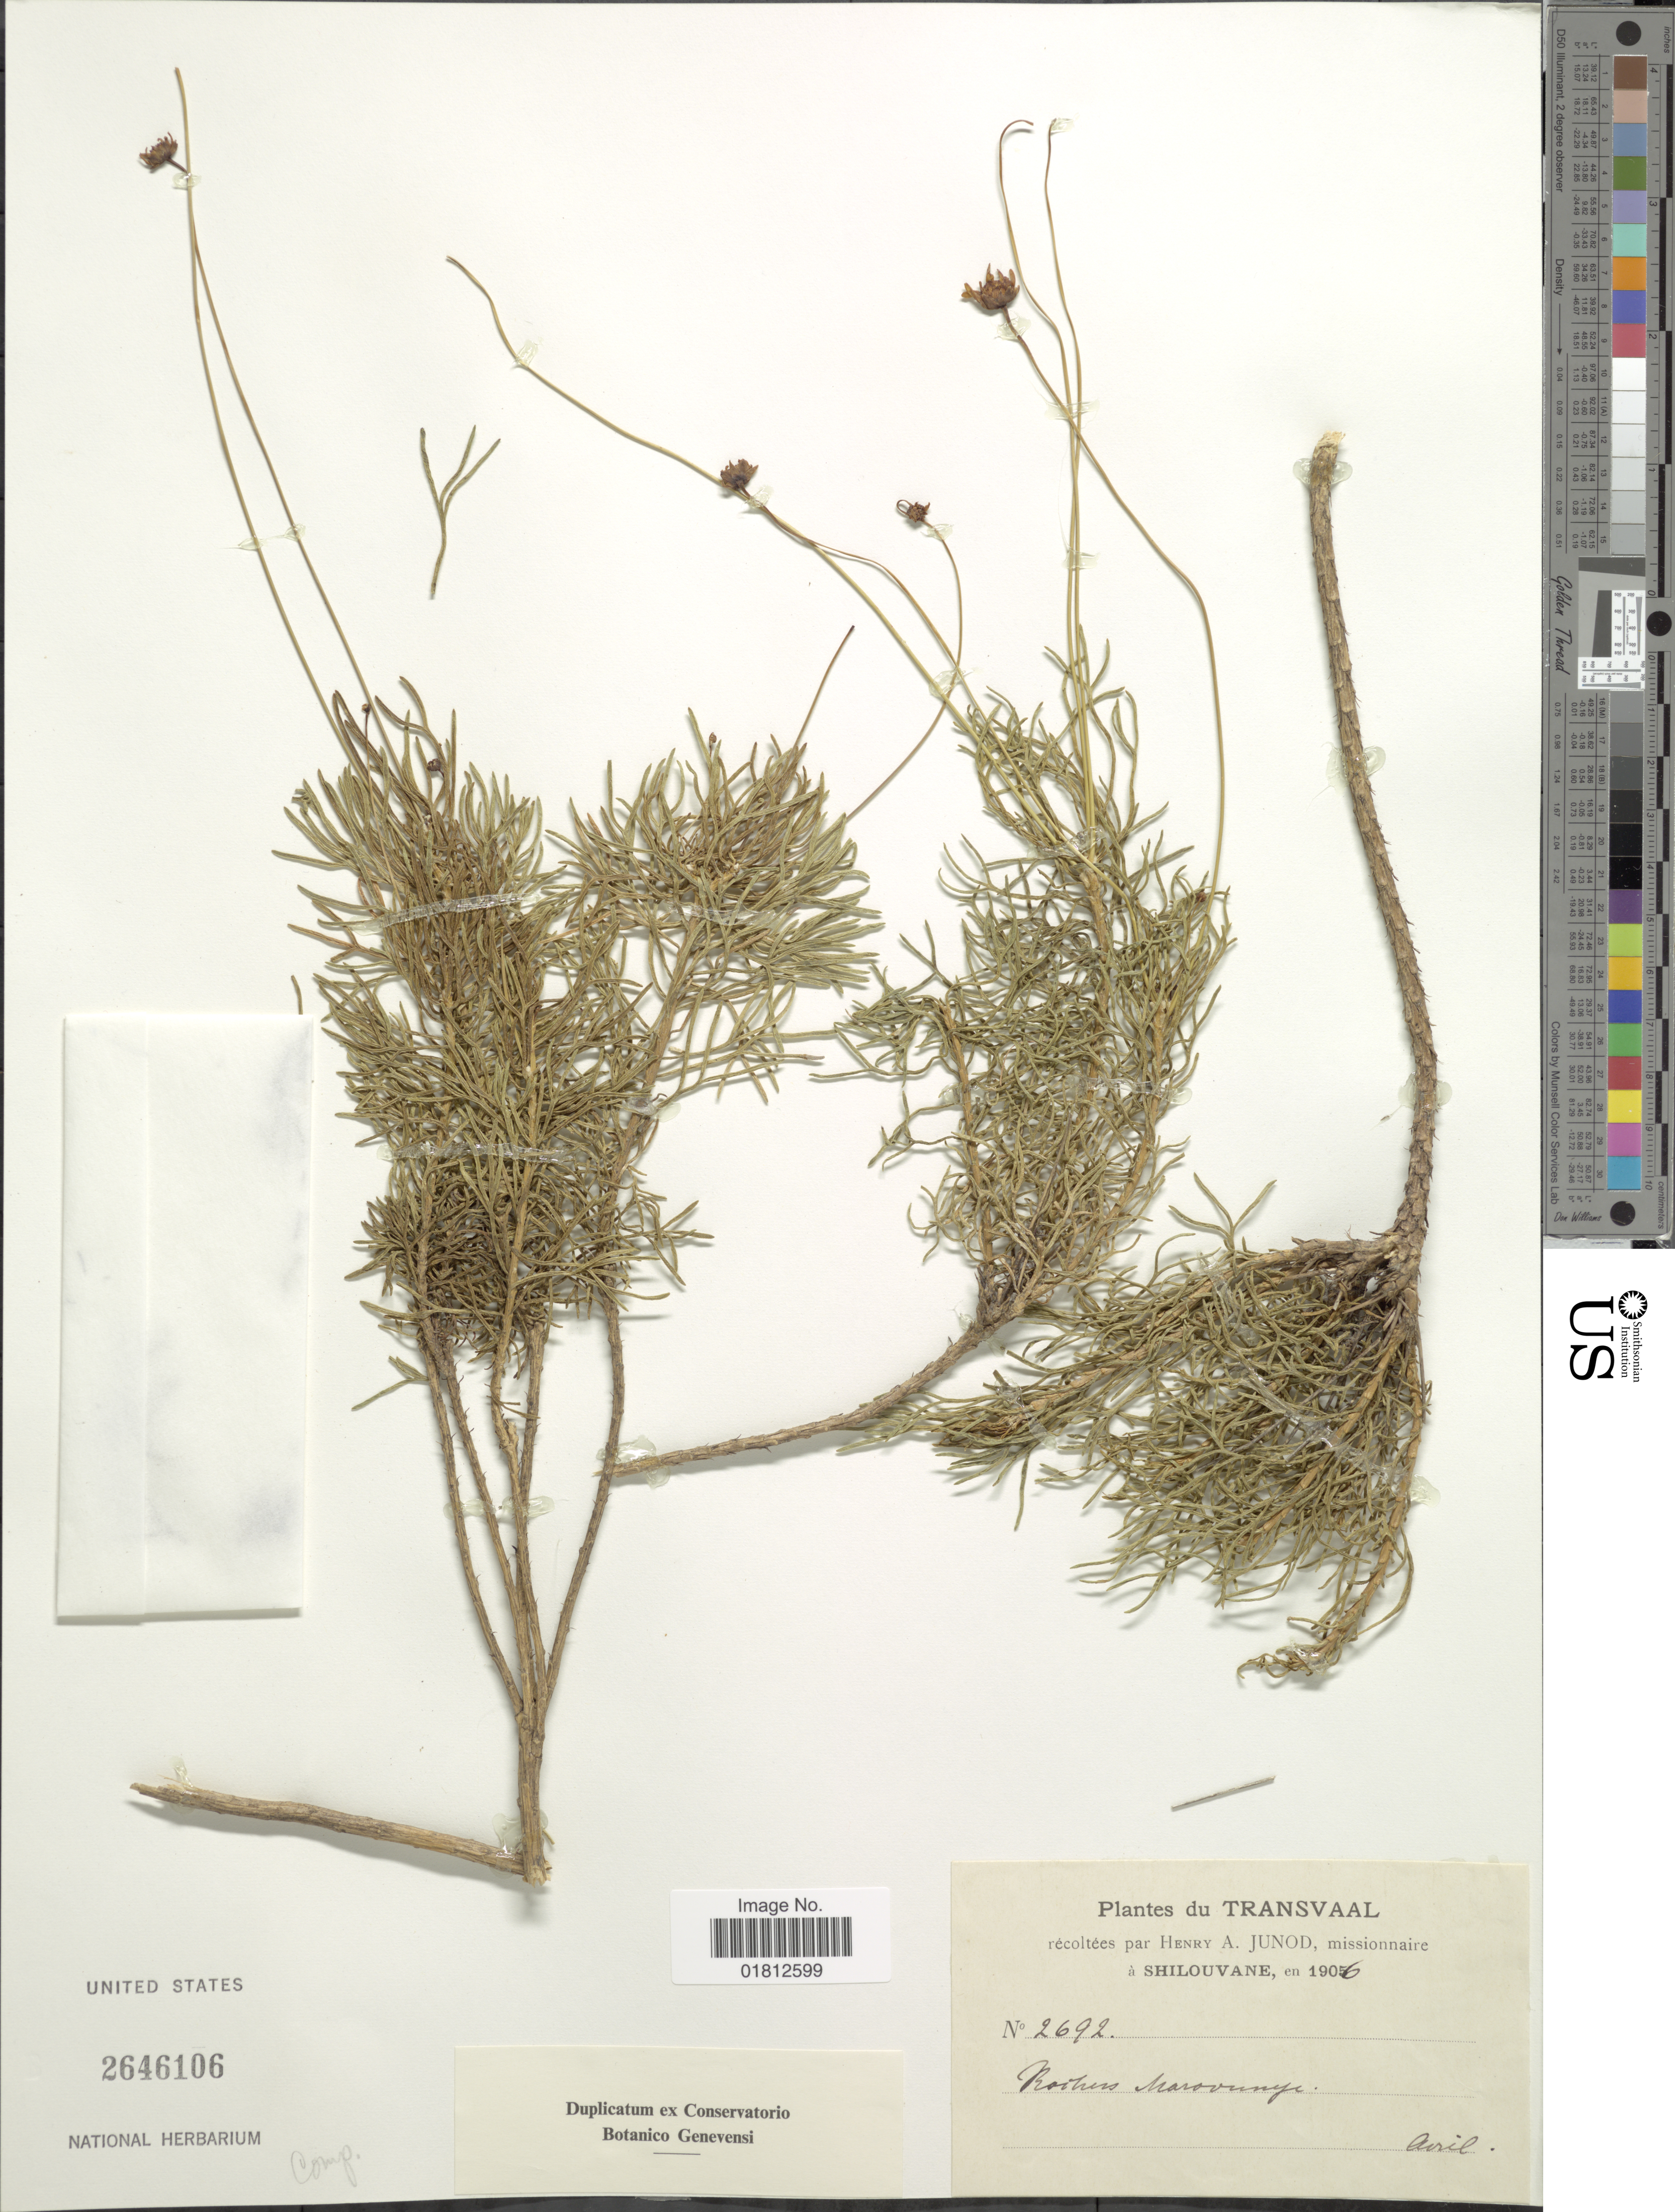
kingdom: Plantae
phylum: Tracheophyta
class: Magnoliopsida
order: Asterales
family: Asteraceae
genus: Ursinia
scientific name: Ursinia sp.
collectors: H. Junod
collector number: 2692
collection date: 1906-04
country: South Africa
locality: Transvaal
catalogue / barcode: US 2646106